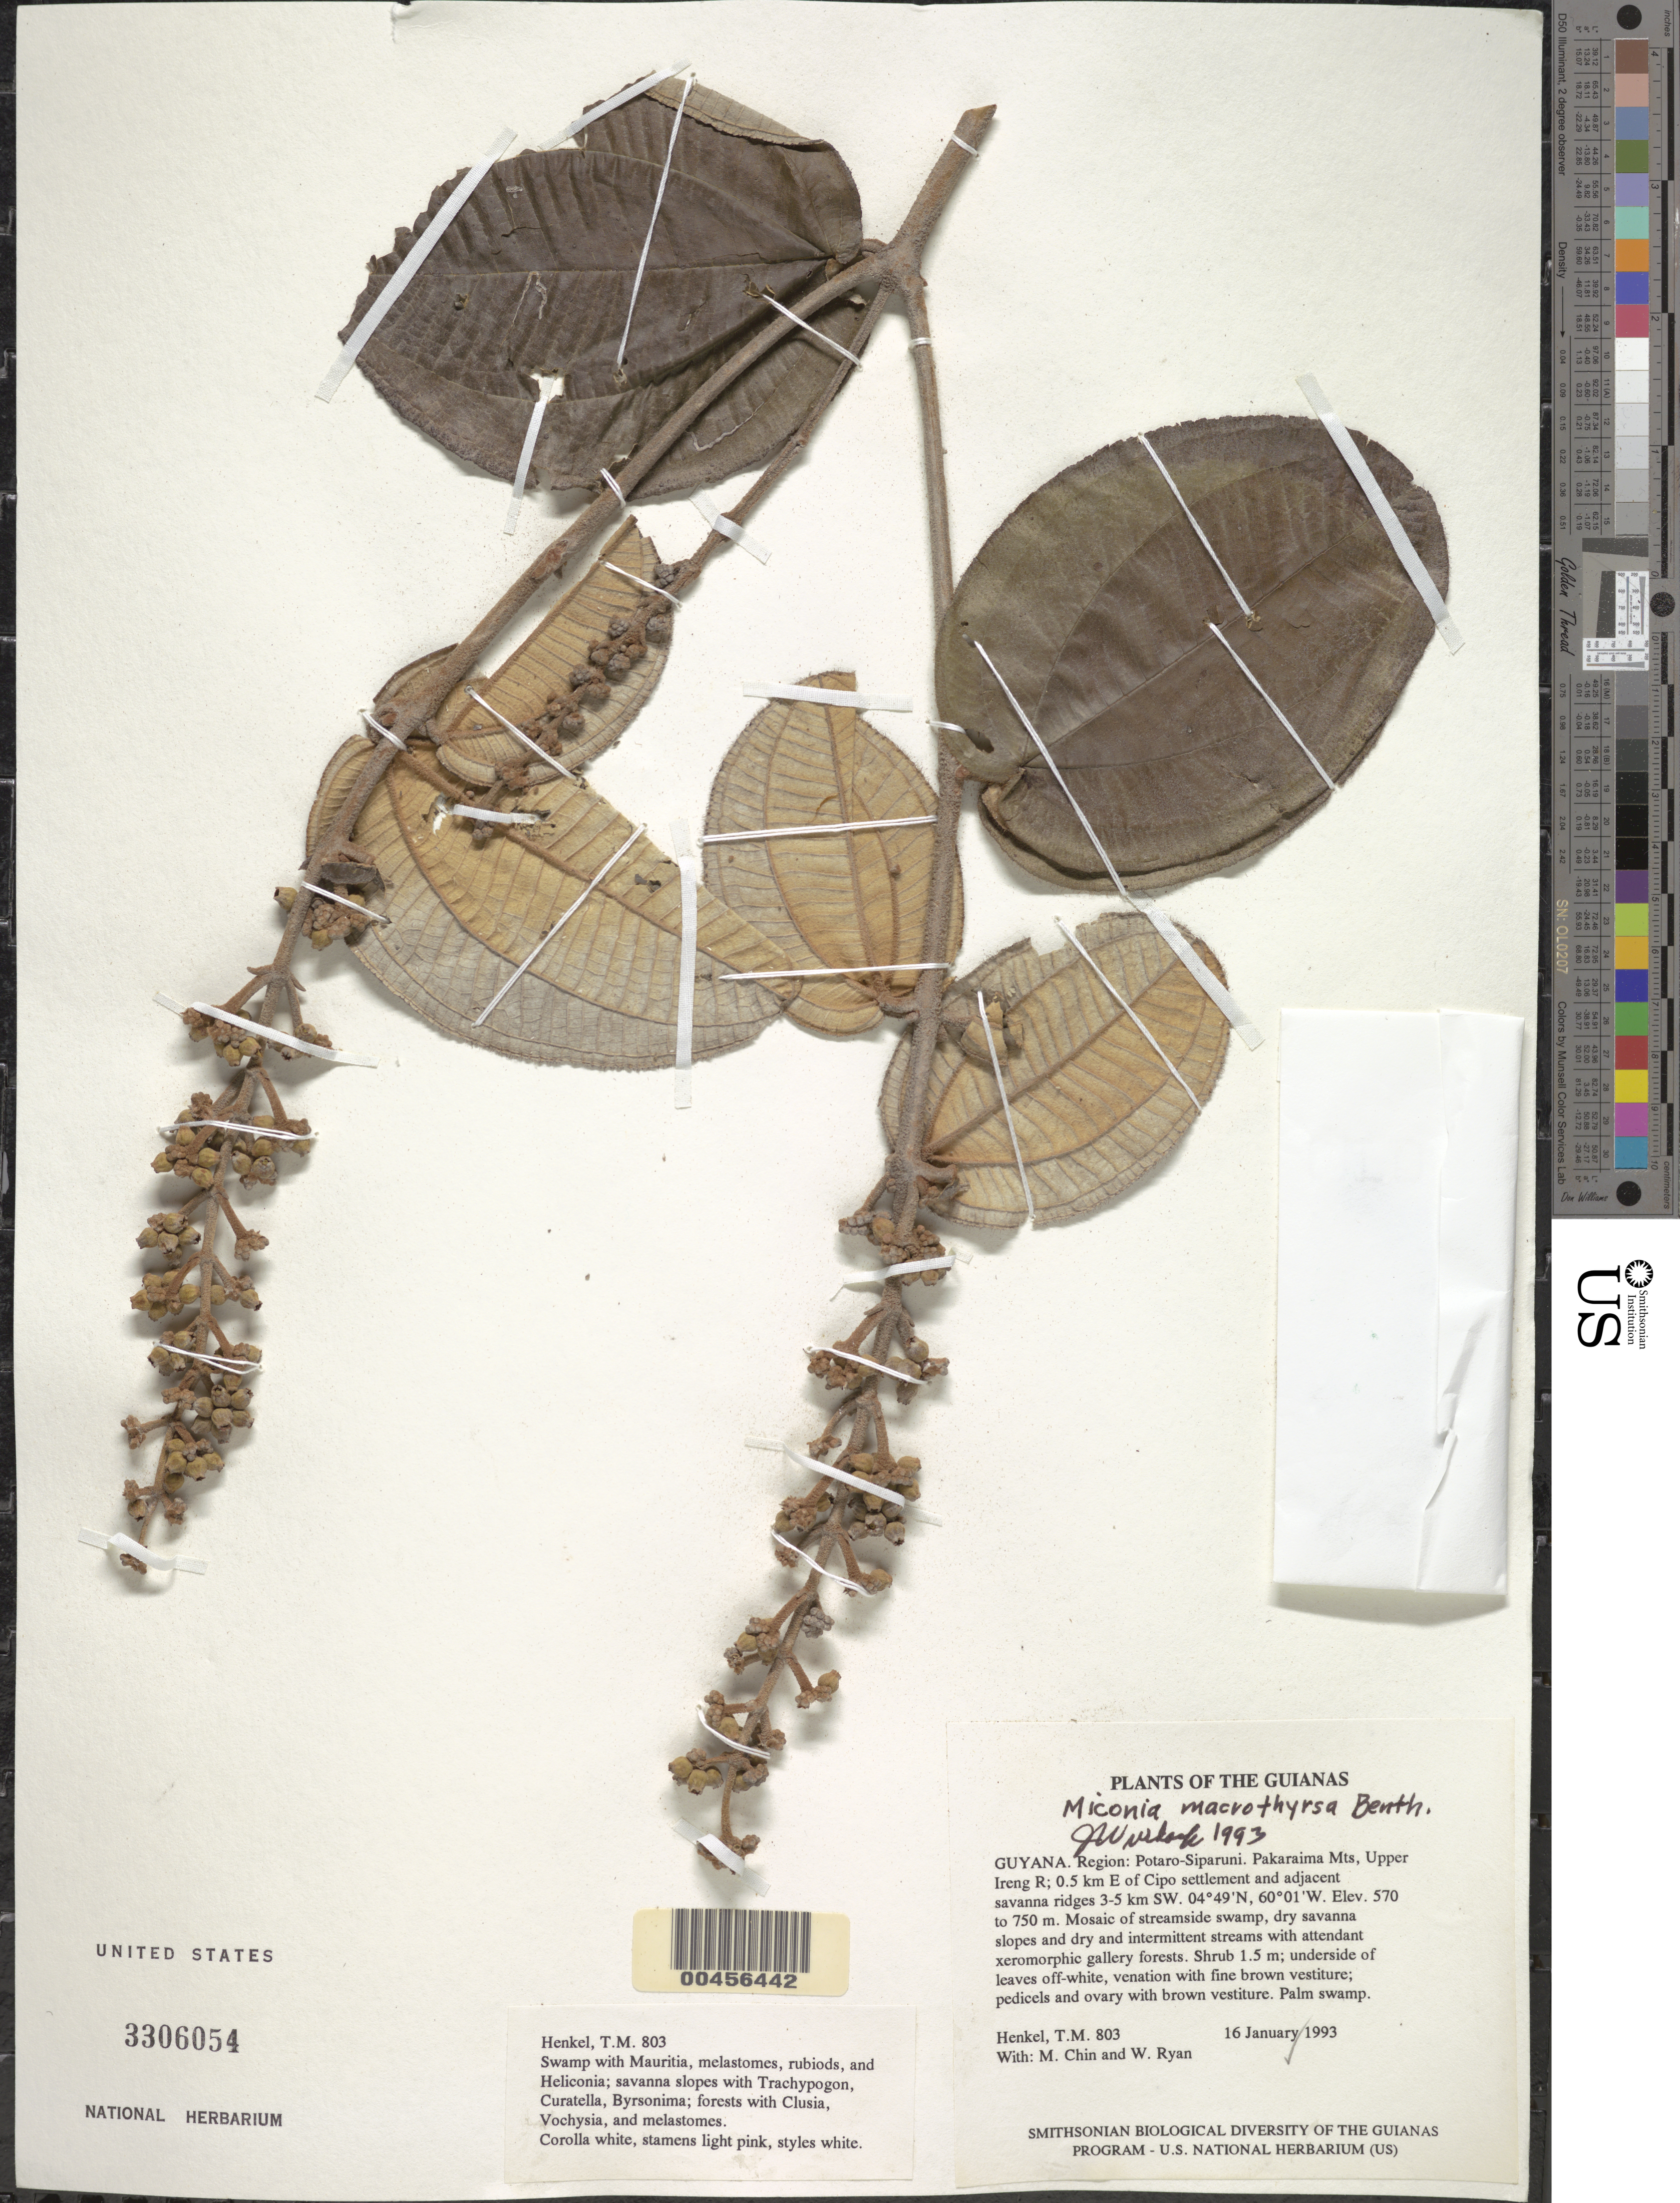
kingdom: Plantae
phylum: Tracheophyta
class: Magnoliopsida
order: Myrtales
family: Melastomataceae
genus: Miconia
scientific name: Miconia macrothyrsa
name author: Benth.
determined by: Wurdack, John J., (US), US (UNITED STATES)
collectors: T. Henkel, M. Chin & W. Ryan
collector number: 803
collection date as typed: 16 January 1993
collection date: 1993-01-16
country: Guyana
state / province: Potaro-Siparuni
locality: Pakaraima Mts, Upper Ireng R; 0.5 km E of Cipo settlement and adjacent savanna ridges 3-5 km SW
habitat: Mosaic of streamside swamp, dry savanna slopes and dry and intermittent streams with attendant xeromorphic gallery forests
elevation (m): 570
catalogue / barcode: US 3306054